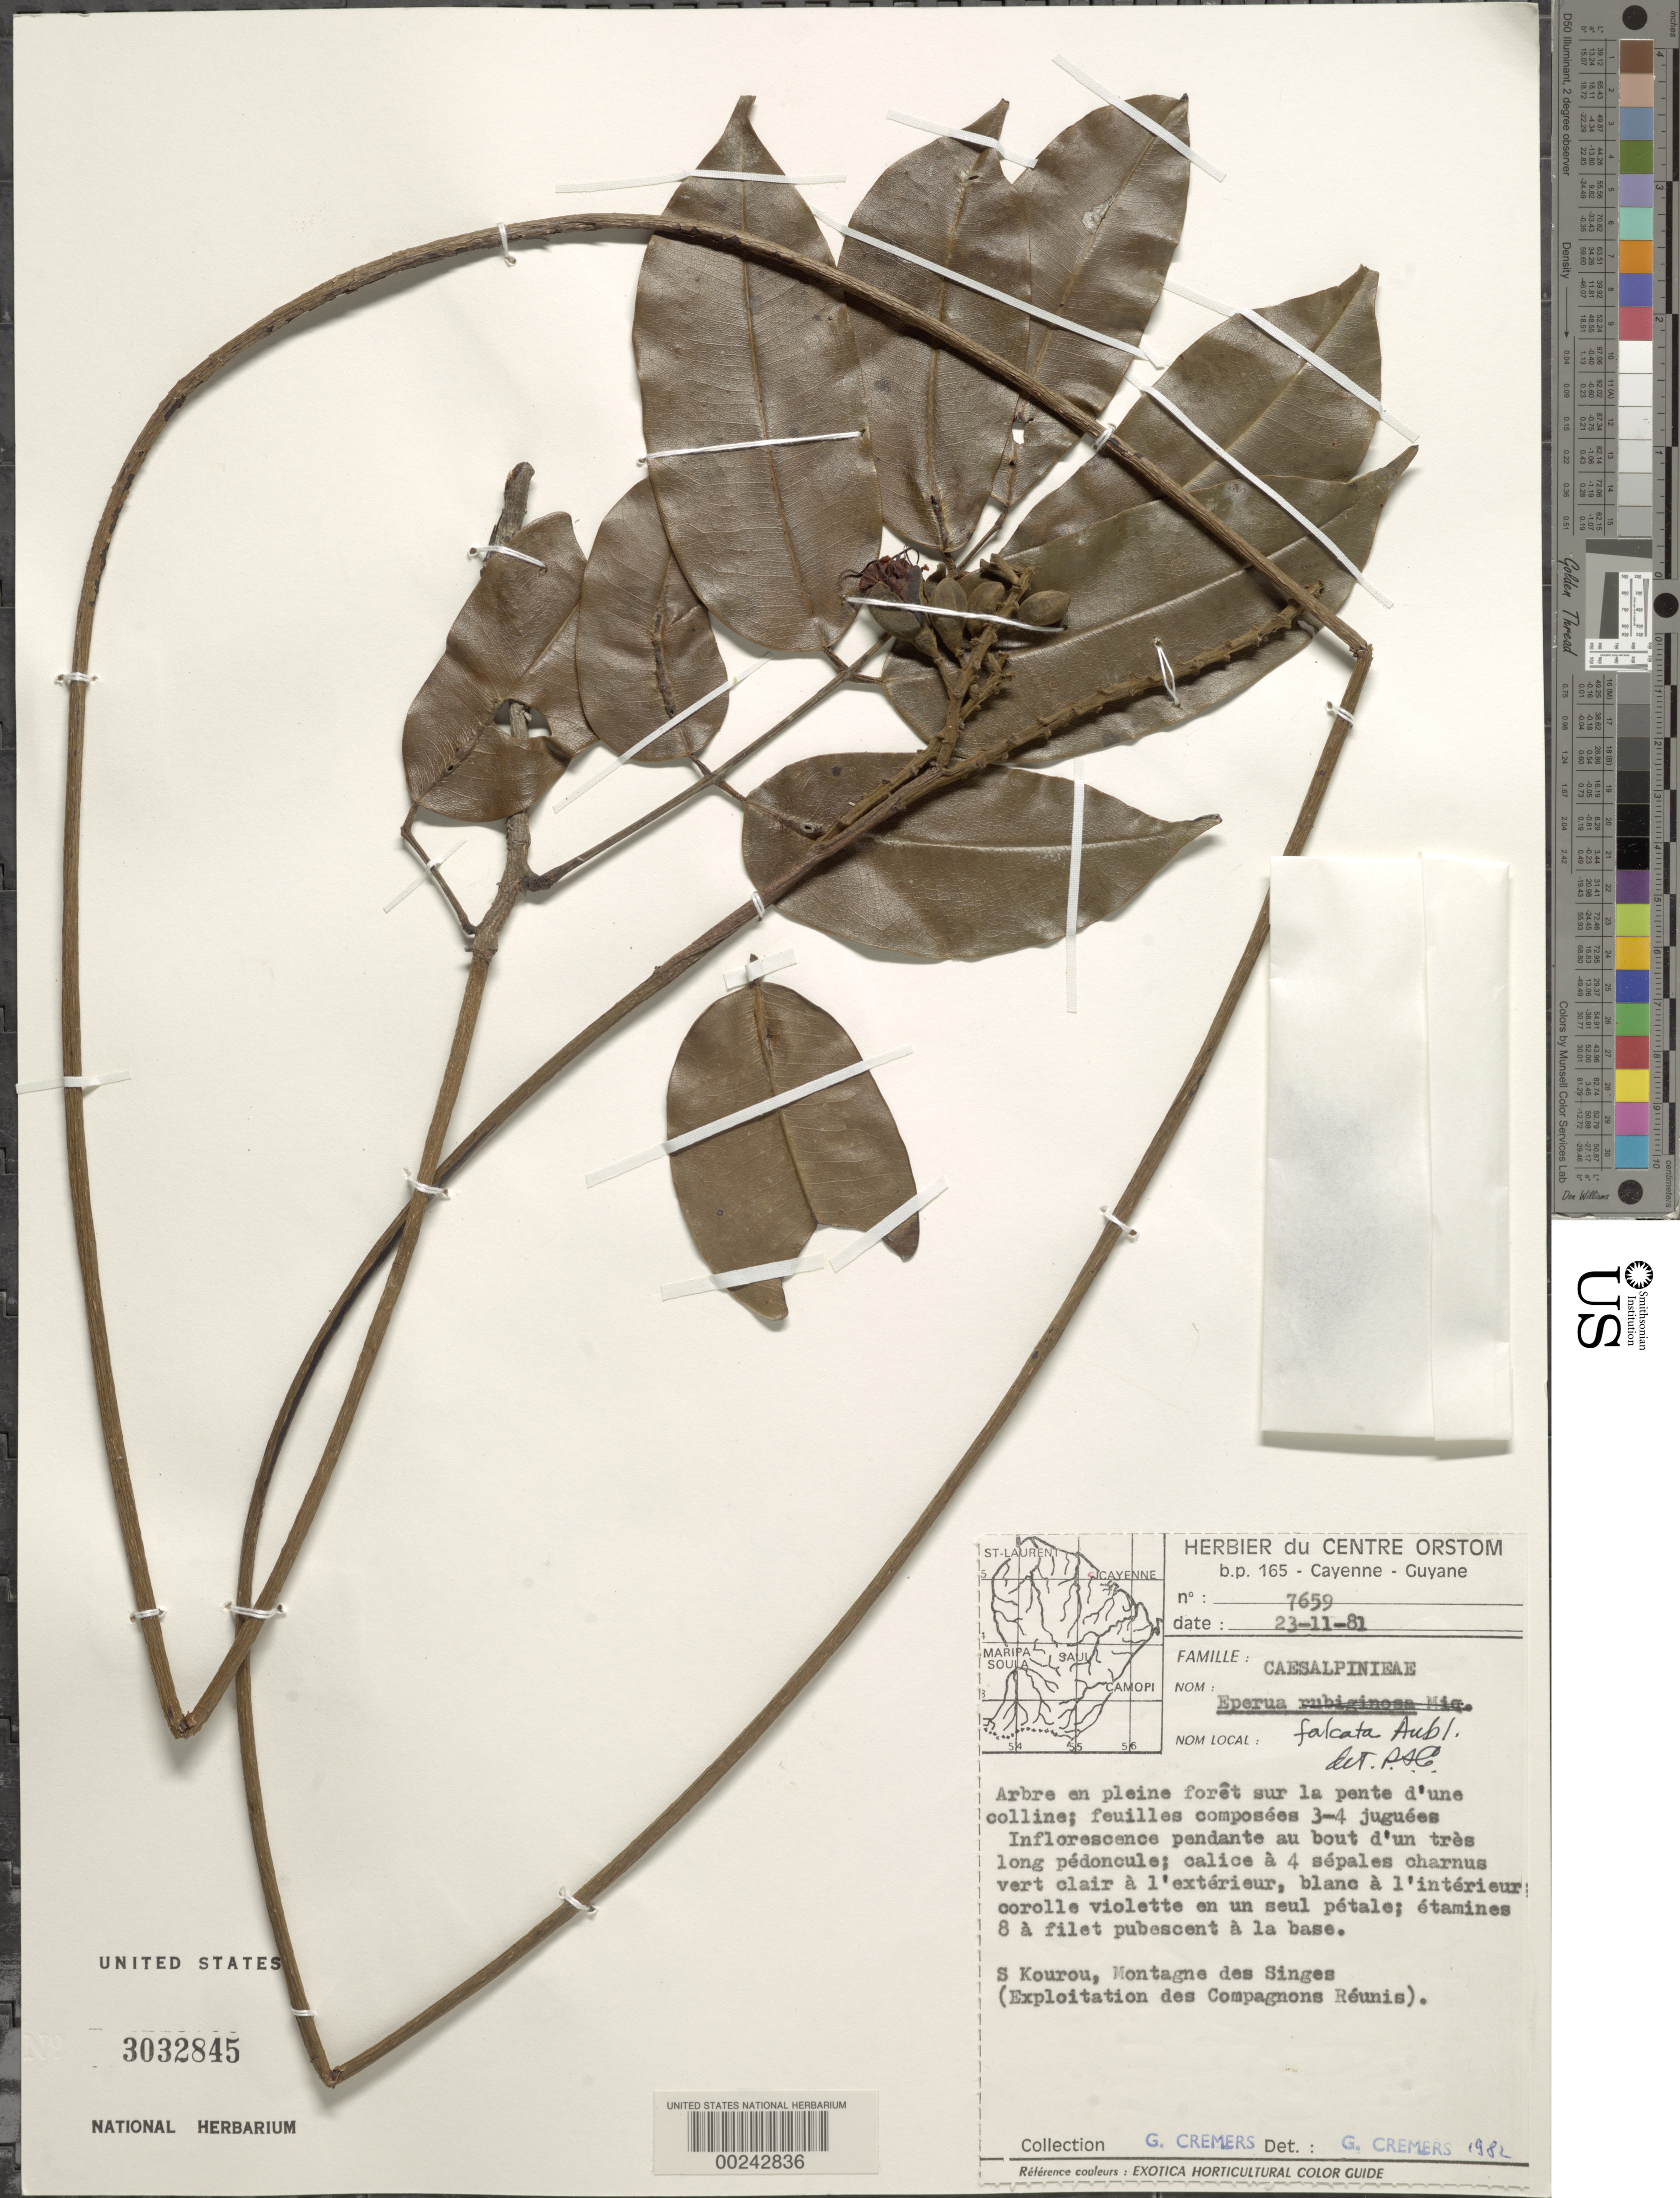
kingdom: Plantae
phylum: Tracheophyta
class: Magnoliopsida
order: Fabales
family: Fabaceae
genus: Eperua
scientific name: Eperua falcata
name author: Aubl.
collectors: G. Cremers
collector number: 7659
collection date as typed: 23 Nov 1981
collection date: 1981-11-23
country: French Guiana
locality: S kourou, montagne des singes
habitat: Full forest on slope of hill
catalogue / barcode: US 3032845